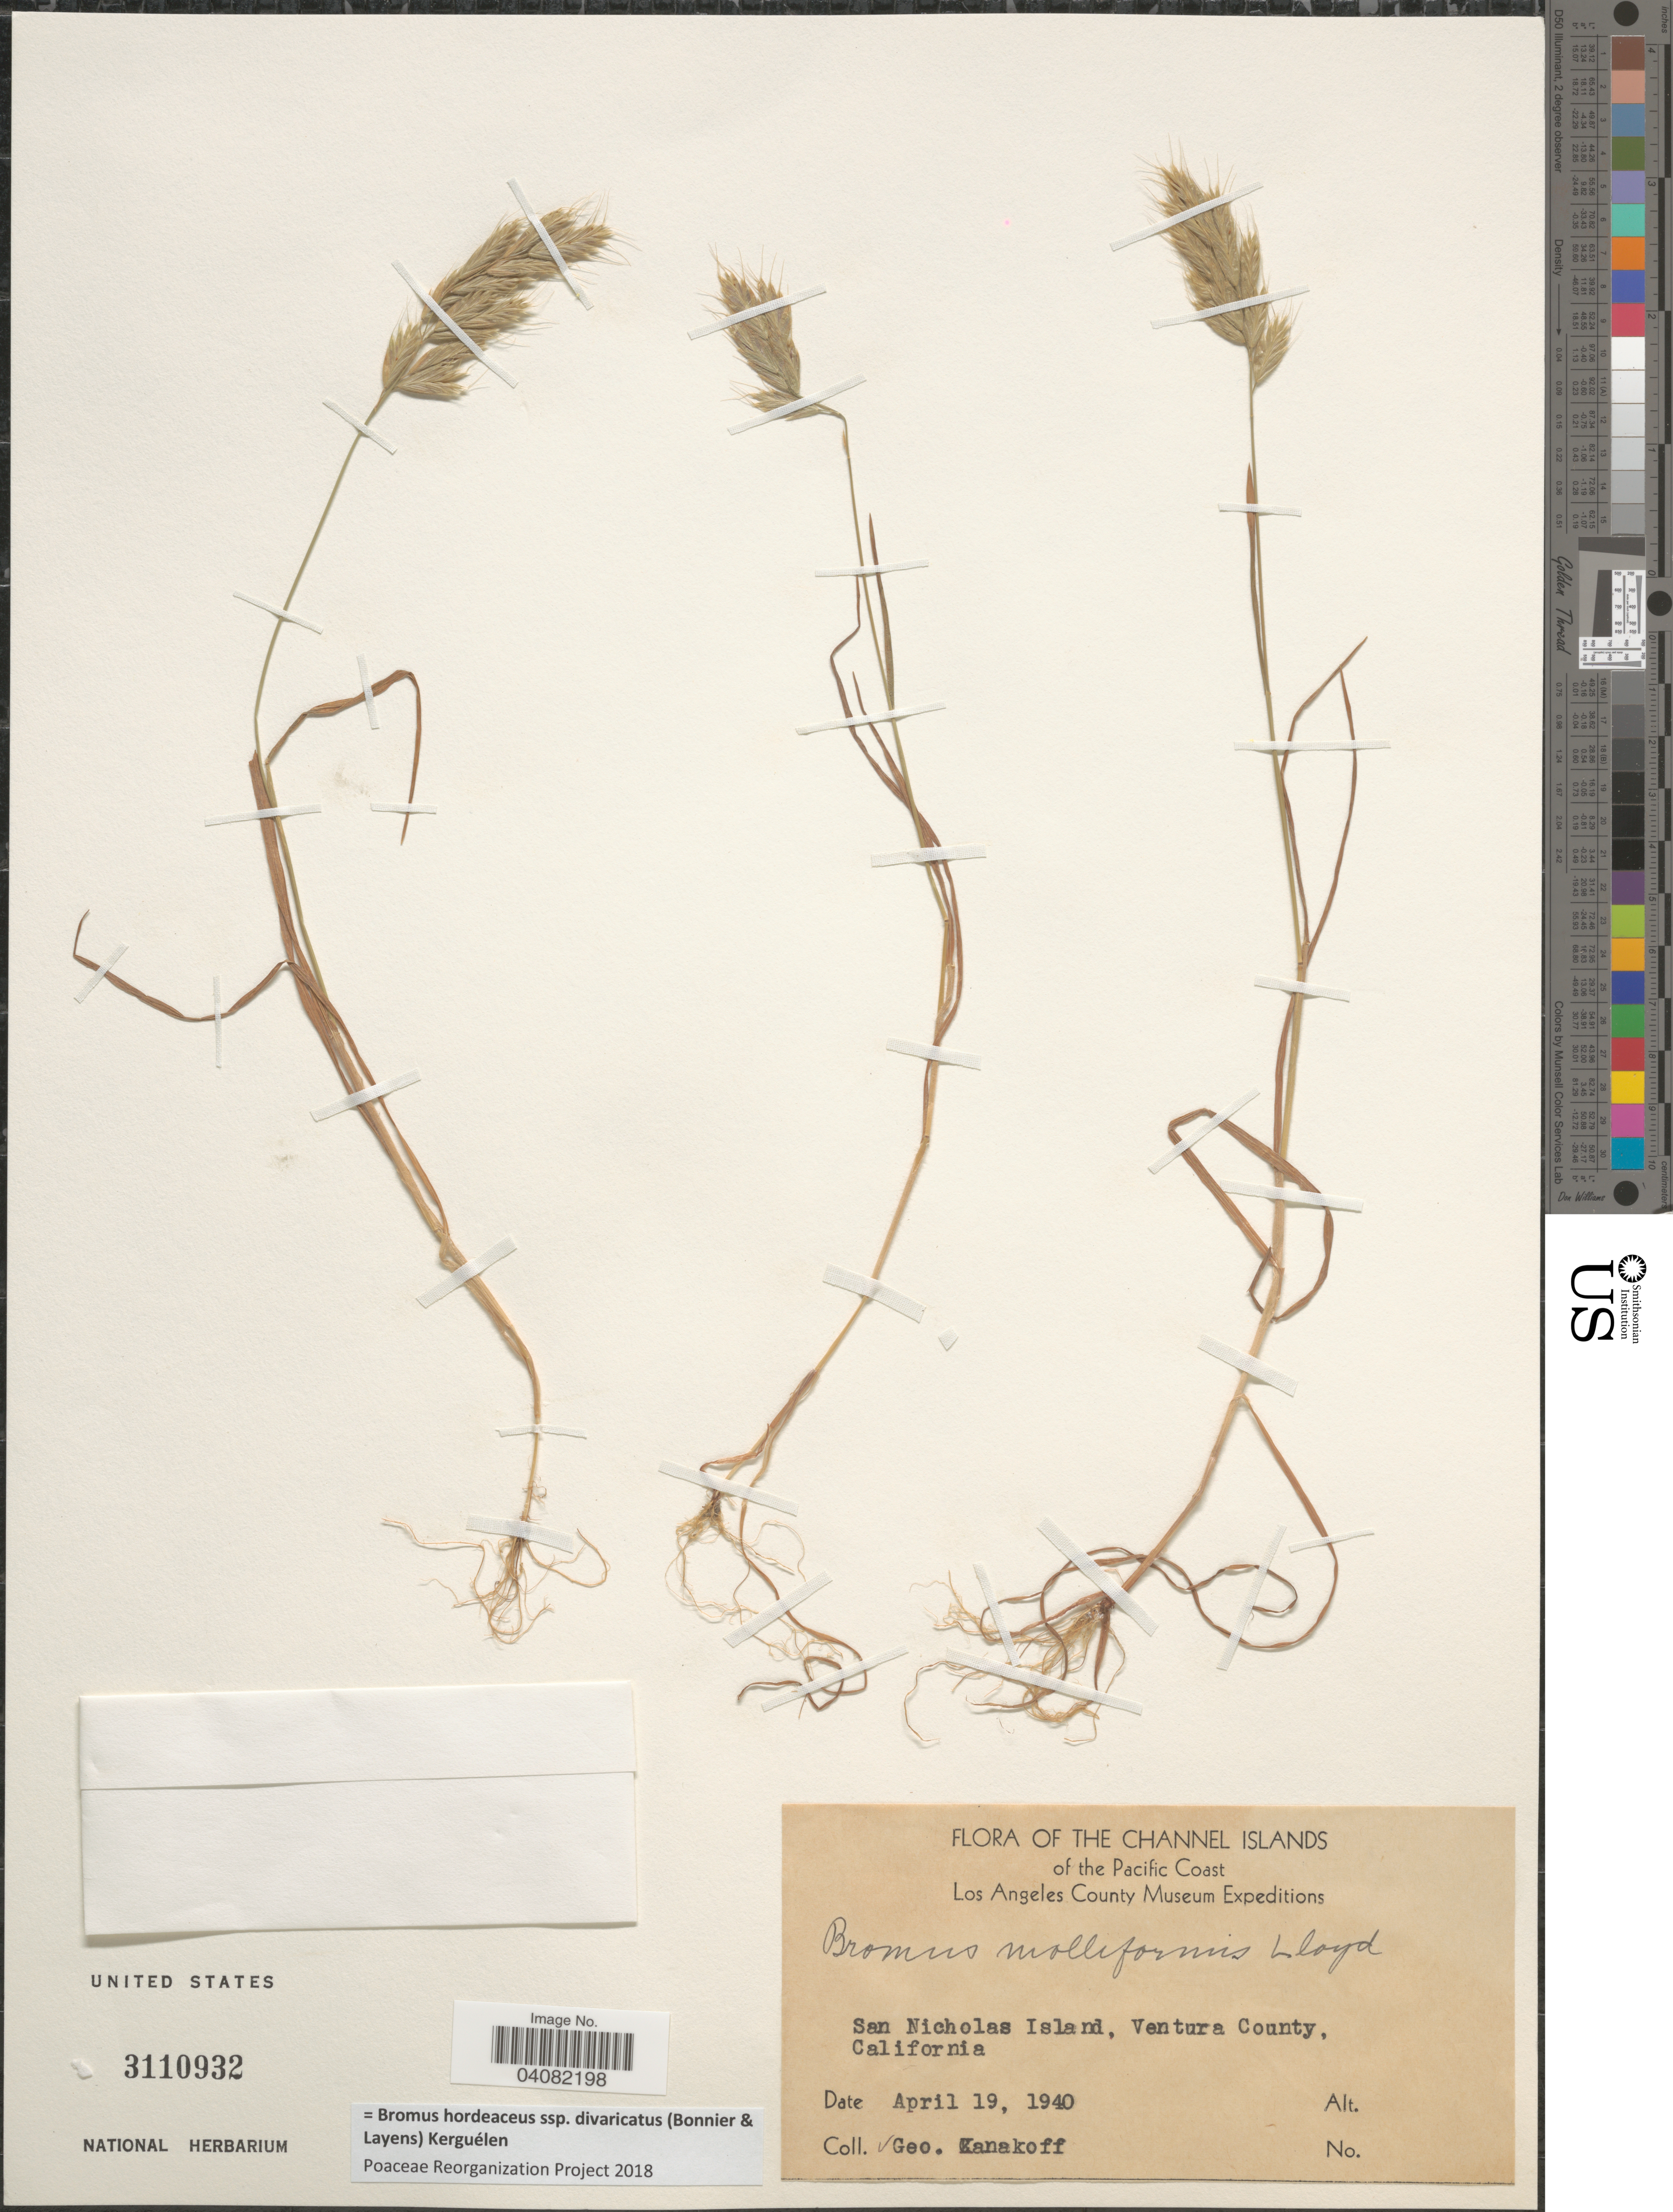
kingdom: Plantae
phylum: Tracheophyta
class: Liliopsida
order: Poales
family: Poaceae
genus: Bromus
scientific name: Bromus hordeaceus subsp. divaricatus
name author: (Bonnier & Layens) Kerguélen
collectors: G. Kanakoff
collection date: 1940-04-19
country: United States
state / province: California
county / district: Ventura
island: San Nicolas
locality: The Channel Islands of the Pacific Coast. Los Angeles County Museum Expeditions. San Nicholas Island, Ventura County.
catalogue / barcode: US 3110932